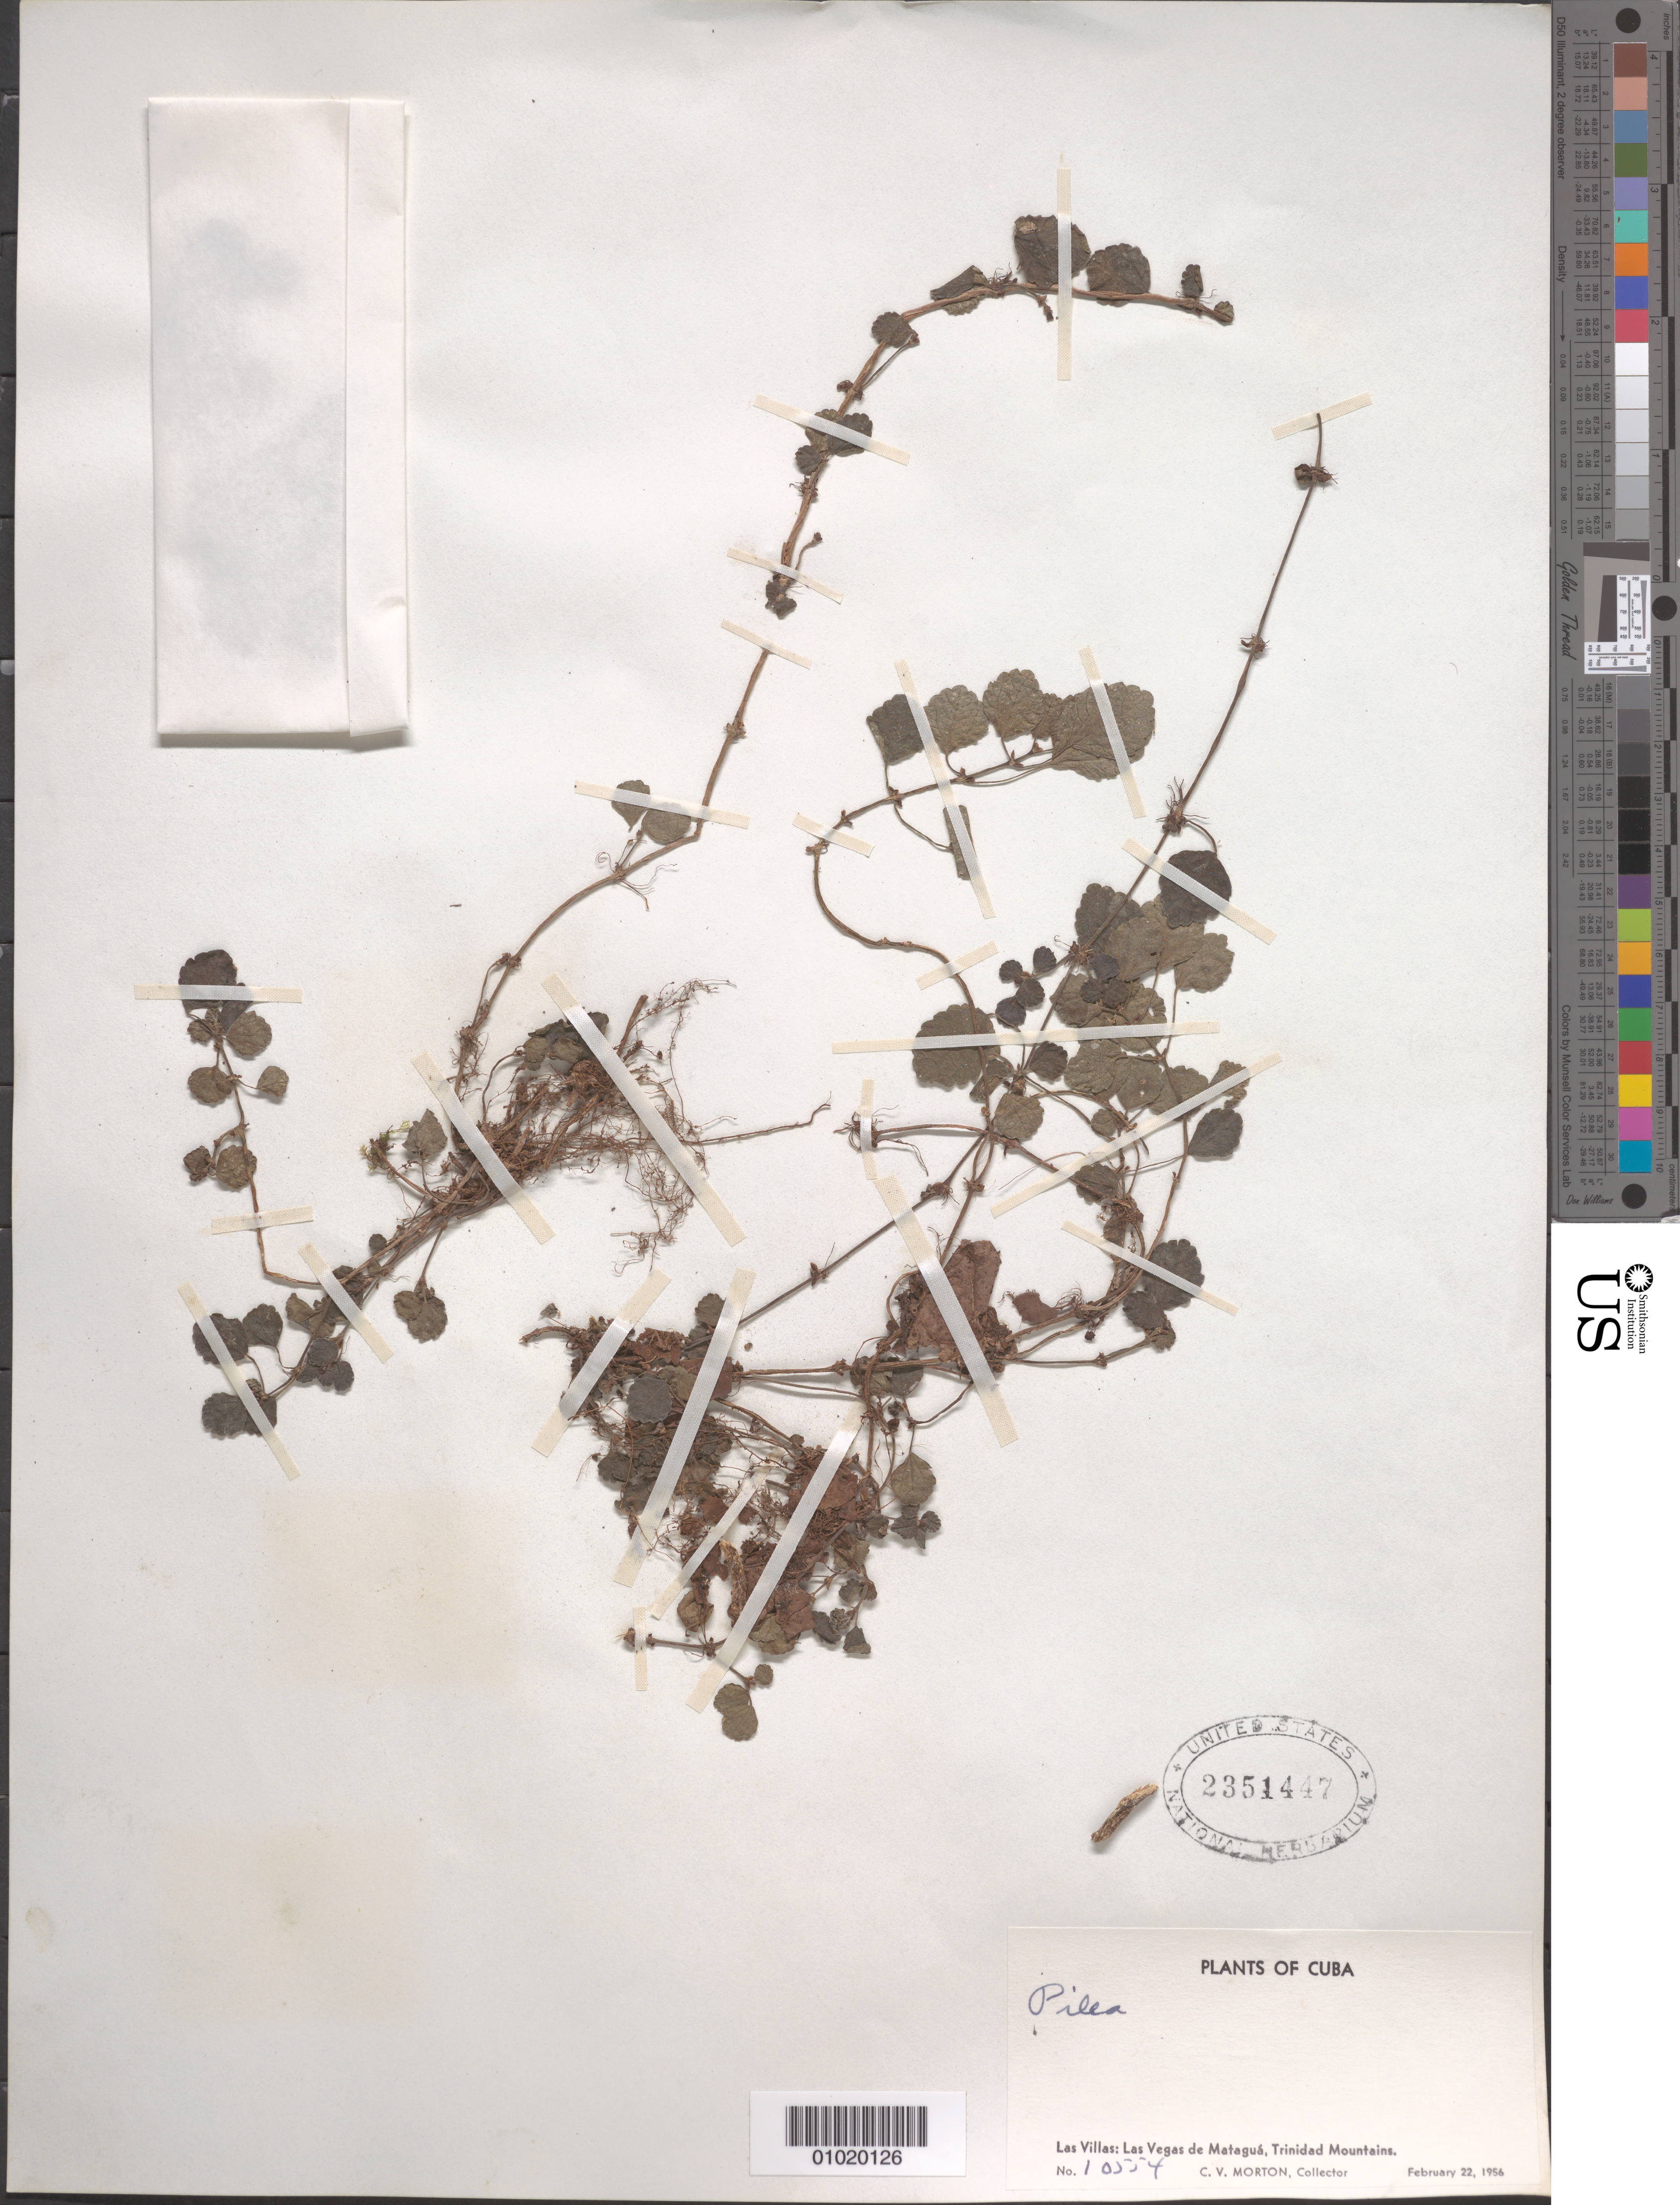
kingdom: Plantae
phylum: Tracheophyta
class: Magnoliopsida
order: Rosales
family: Urticaceae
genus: Pilea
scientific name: Pilea sp.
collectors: C. V. Morton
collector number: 10554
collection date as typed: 22 Feb 1956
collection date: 1956-02-22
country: Cuba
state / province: Las Villas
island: Cuba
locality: Las Vegas de Matagua, Trinidad Mountains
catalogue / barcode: US 2351447